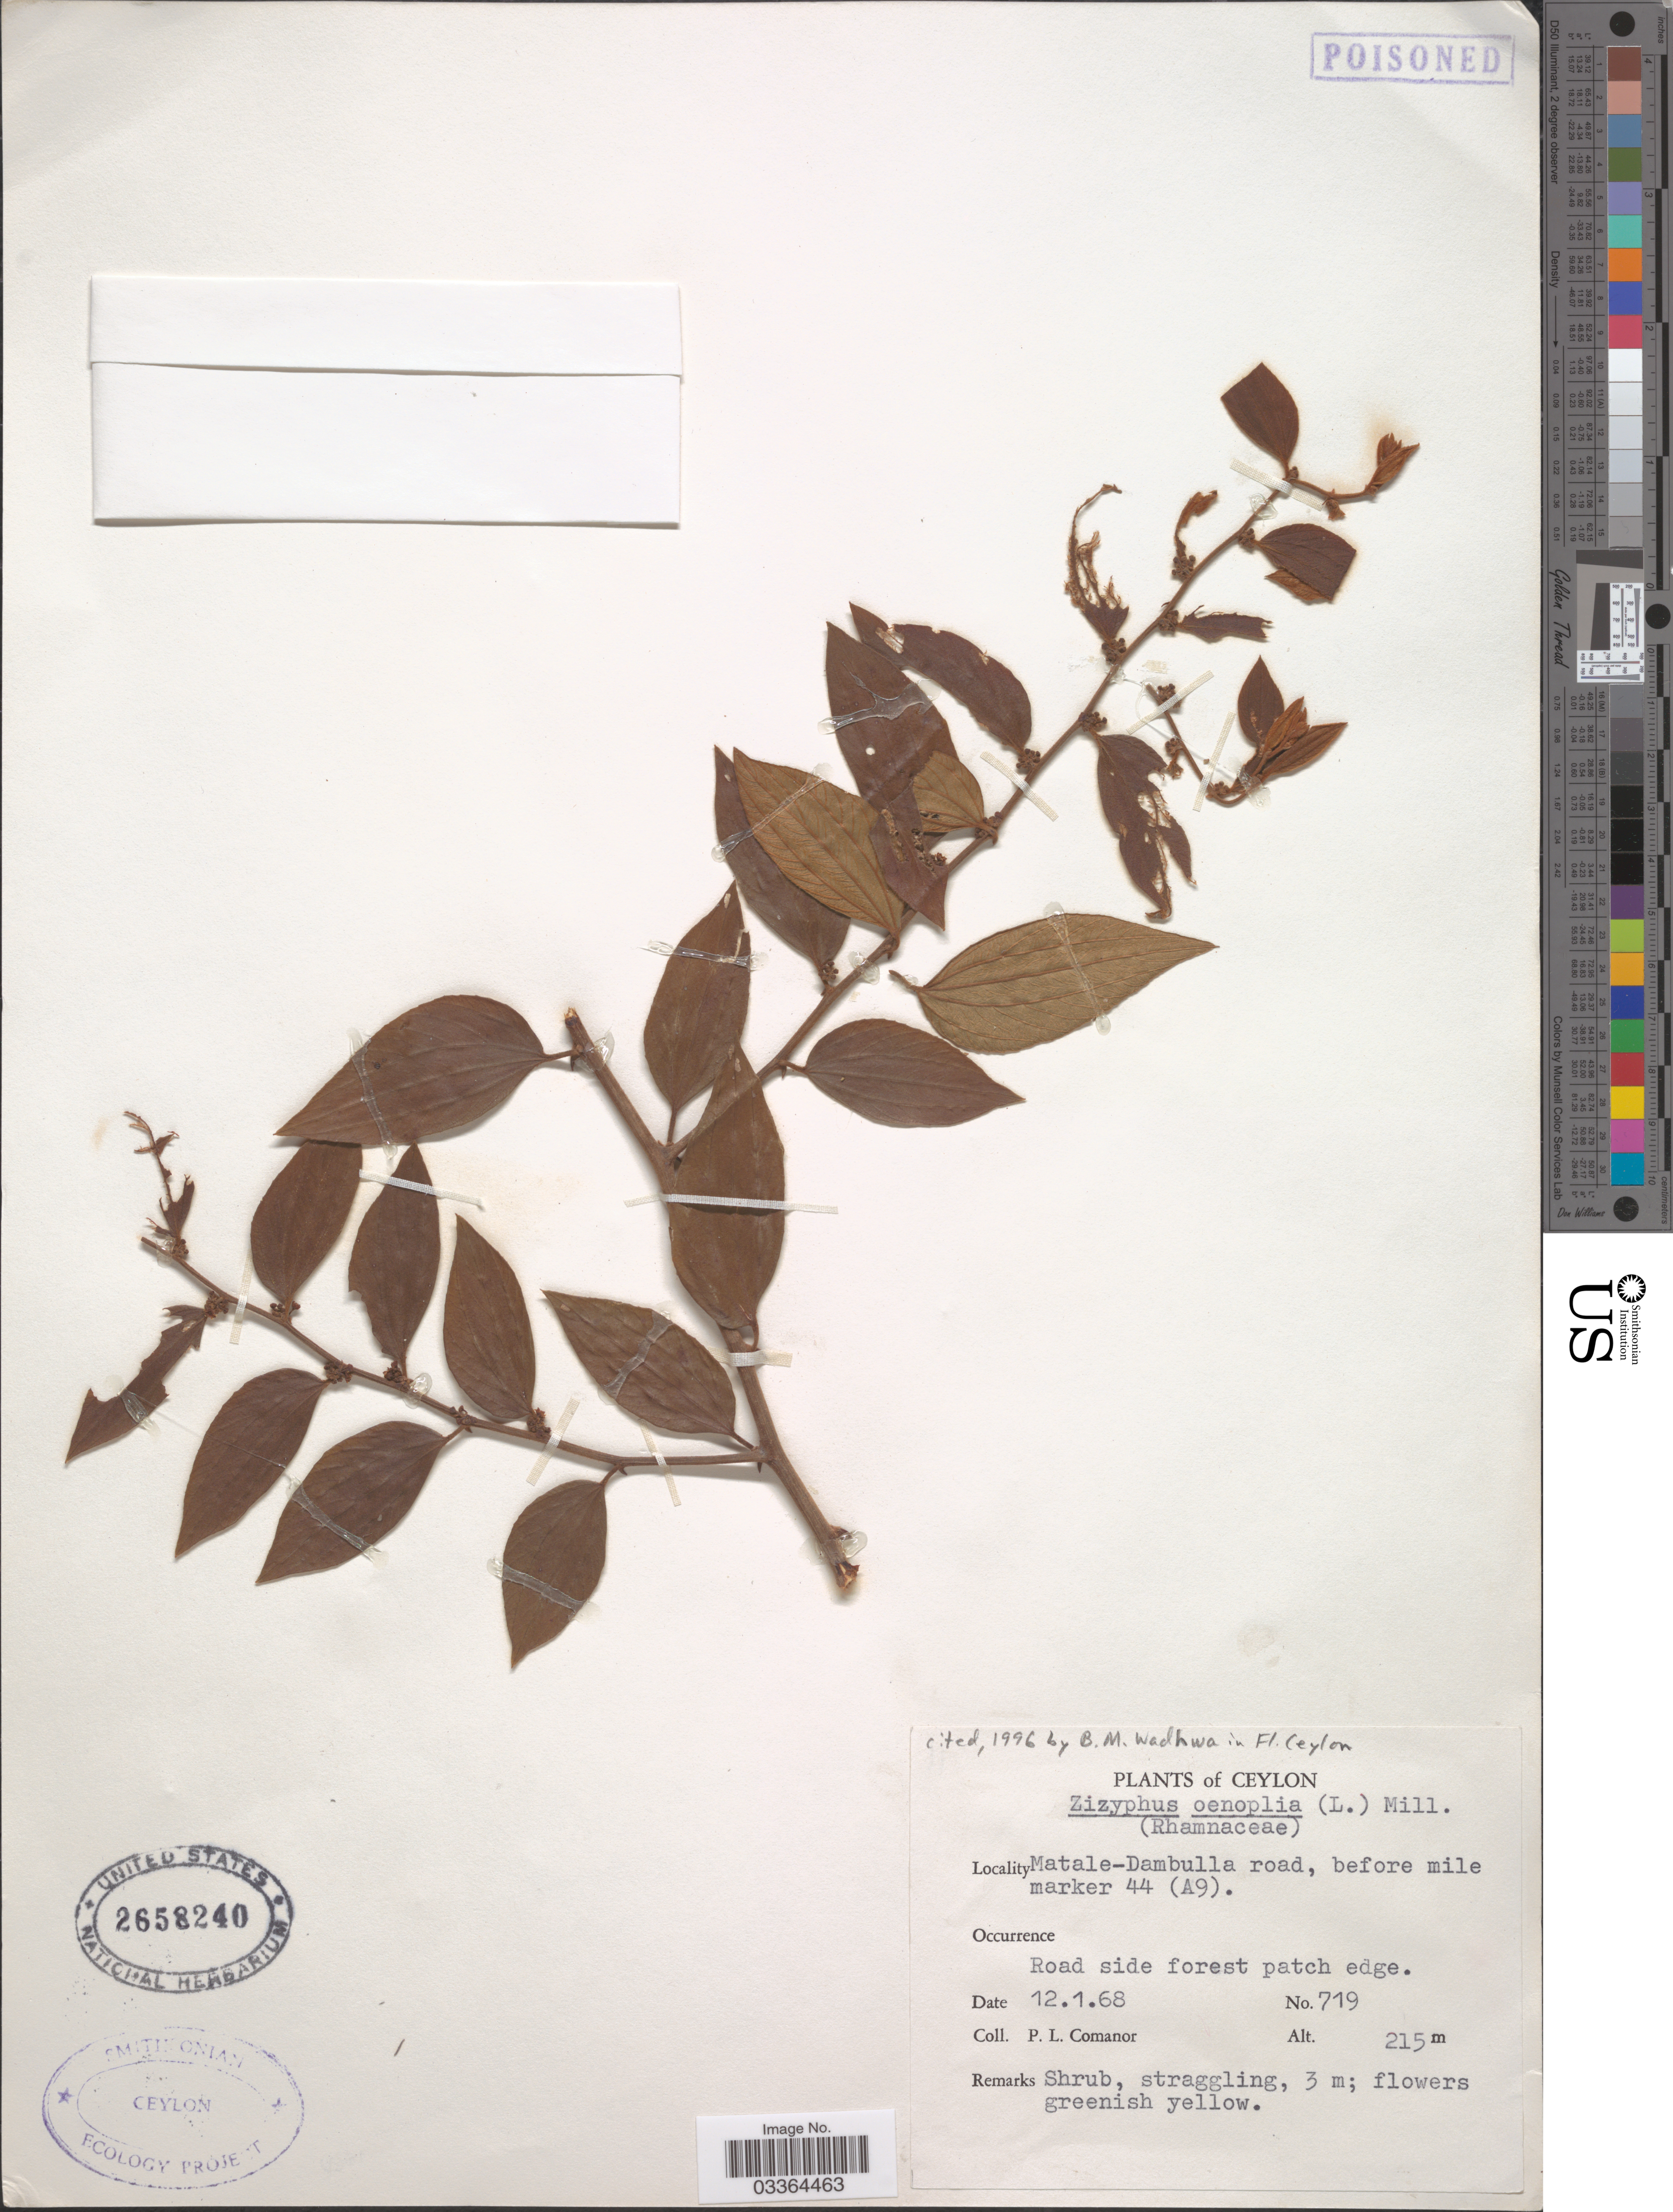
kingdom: Plantae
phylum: Tracheophyta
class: Magnoliopsida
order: Rosales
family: Rhamnaceae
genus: Ziziphus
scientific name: Ziziphus oenopolia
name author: (L.) Mill.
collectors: P. Comanor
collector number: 719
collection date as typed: Transcribed d/m/y: 12/1/68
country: Sri Lanka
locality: Ceylon. Matale-Dambulla road, before mile marker 44 (A9).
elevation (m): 215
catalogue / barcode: US 2658240